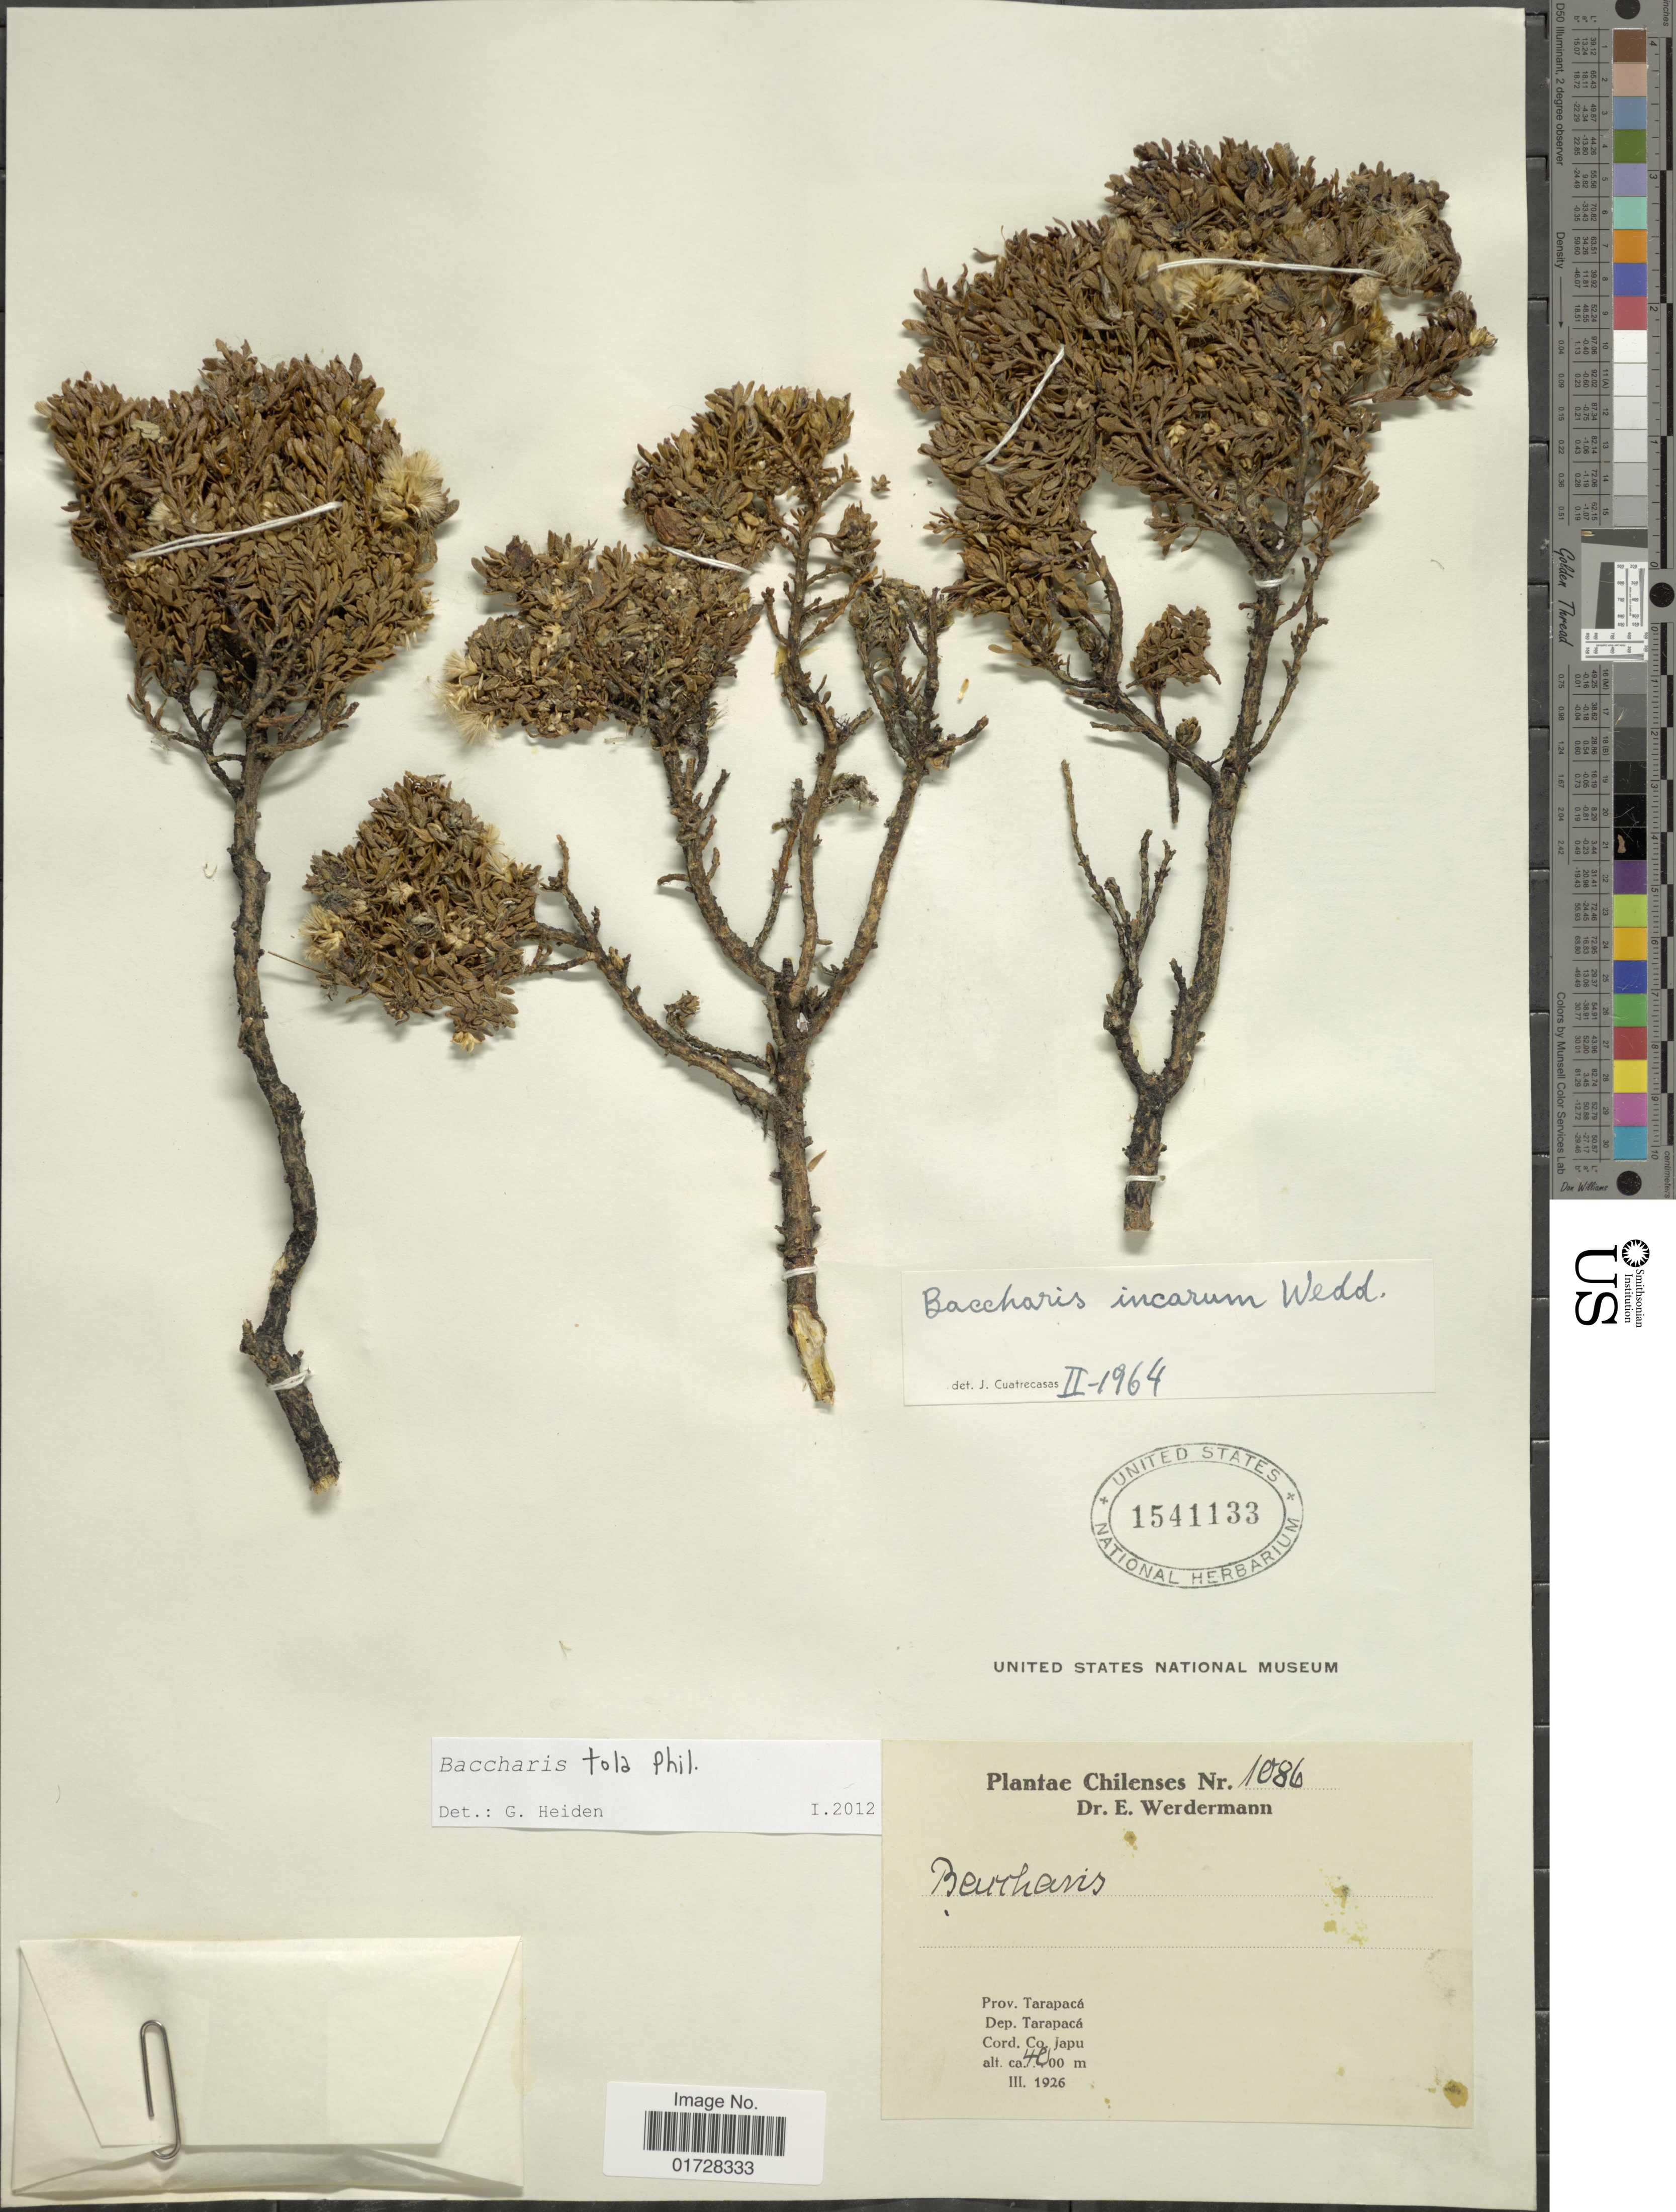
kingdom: Plantae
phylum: Tracheophyta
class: Magnoliopsida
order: Asterales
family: Asteraceae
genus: Baccharis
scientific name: Baccharis tola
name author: Phil.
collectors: E. Werdermann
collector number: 1086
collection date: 1926-03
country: Chile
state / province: Tarapacá (I)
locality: Dep. Tarapaca, Cord. Co. japu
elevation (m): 4000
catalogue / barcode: US 1541133